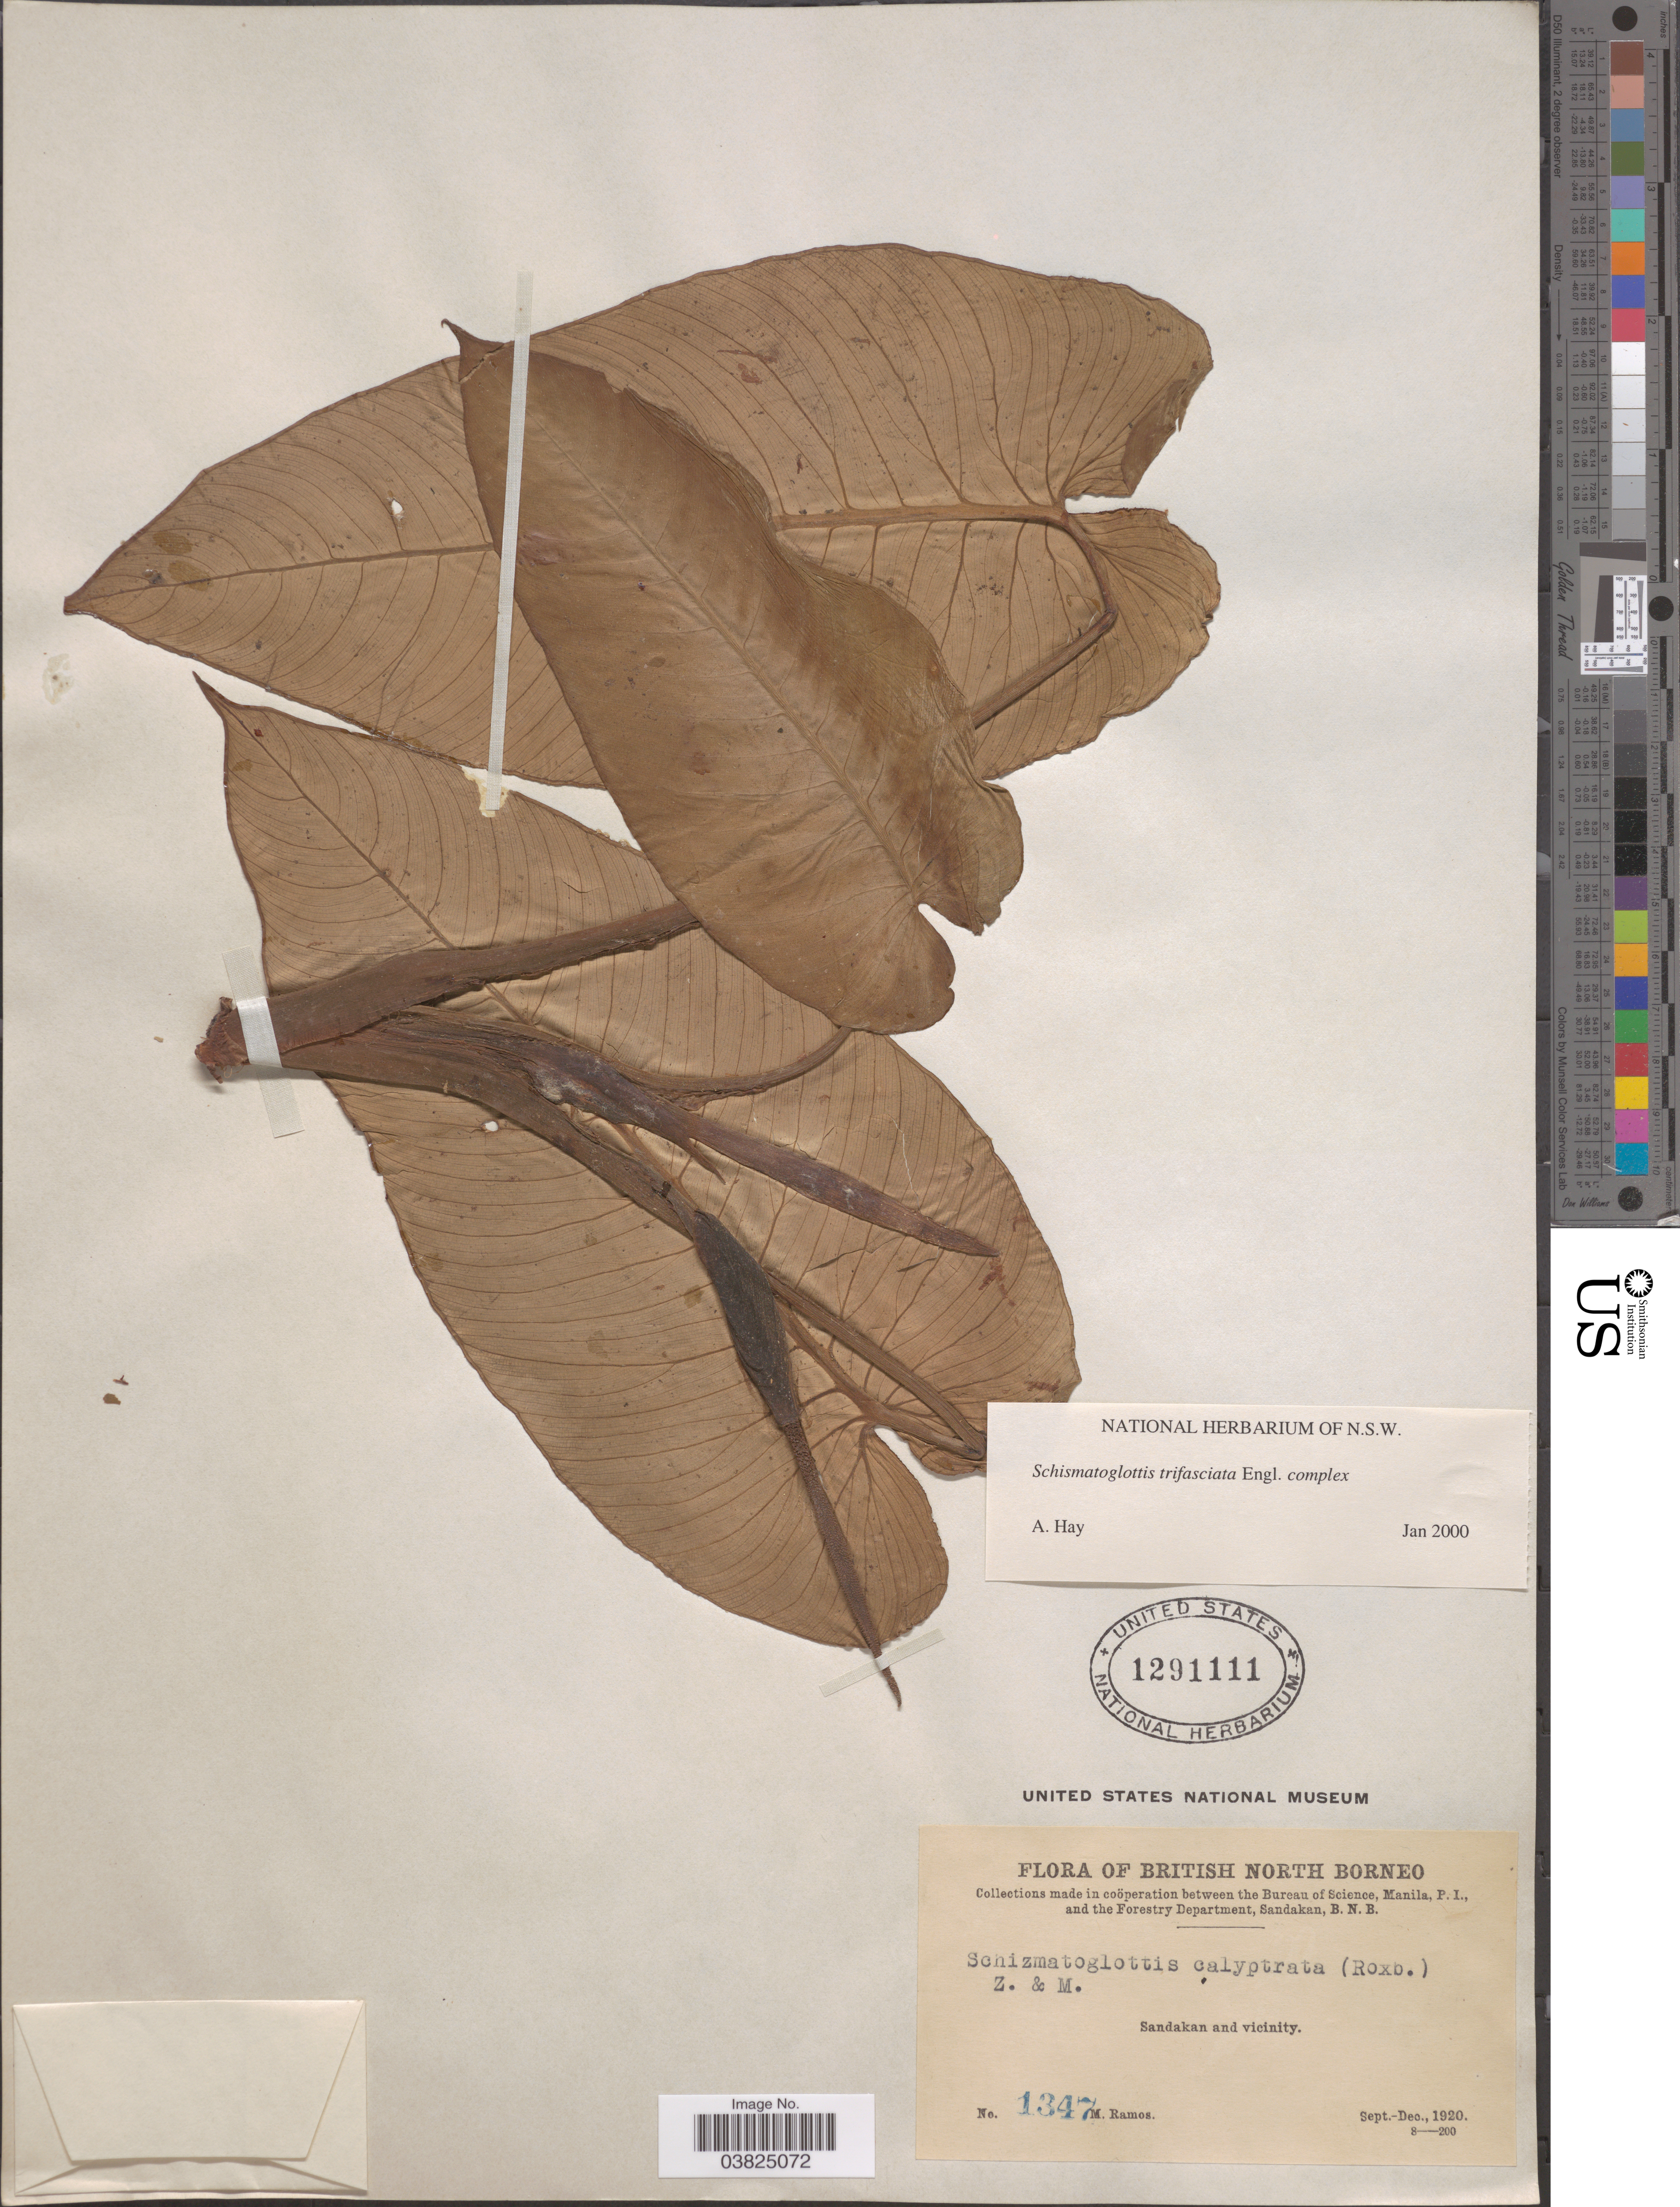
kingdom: Plantae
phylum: Tracheophyta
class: Liliopsida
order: Alismatales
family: Araceae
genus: Schismatoglottis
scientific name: Schismatoglottis trifasciata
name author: Engl.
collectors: M. Ramos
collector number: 1347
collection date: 1920-09/1920-12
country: Malaysia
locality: British North Borneo. Sandakan and vicinity.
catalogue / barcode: US 1291111